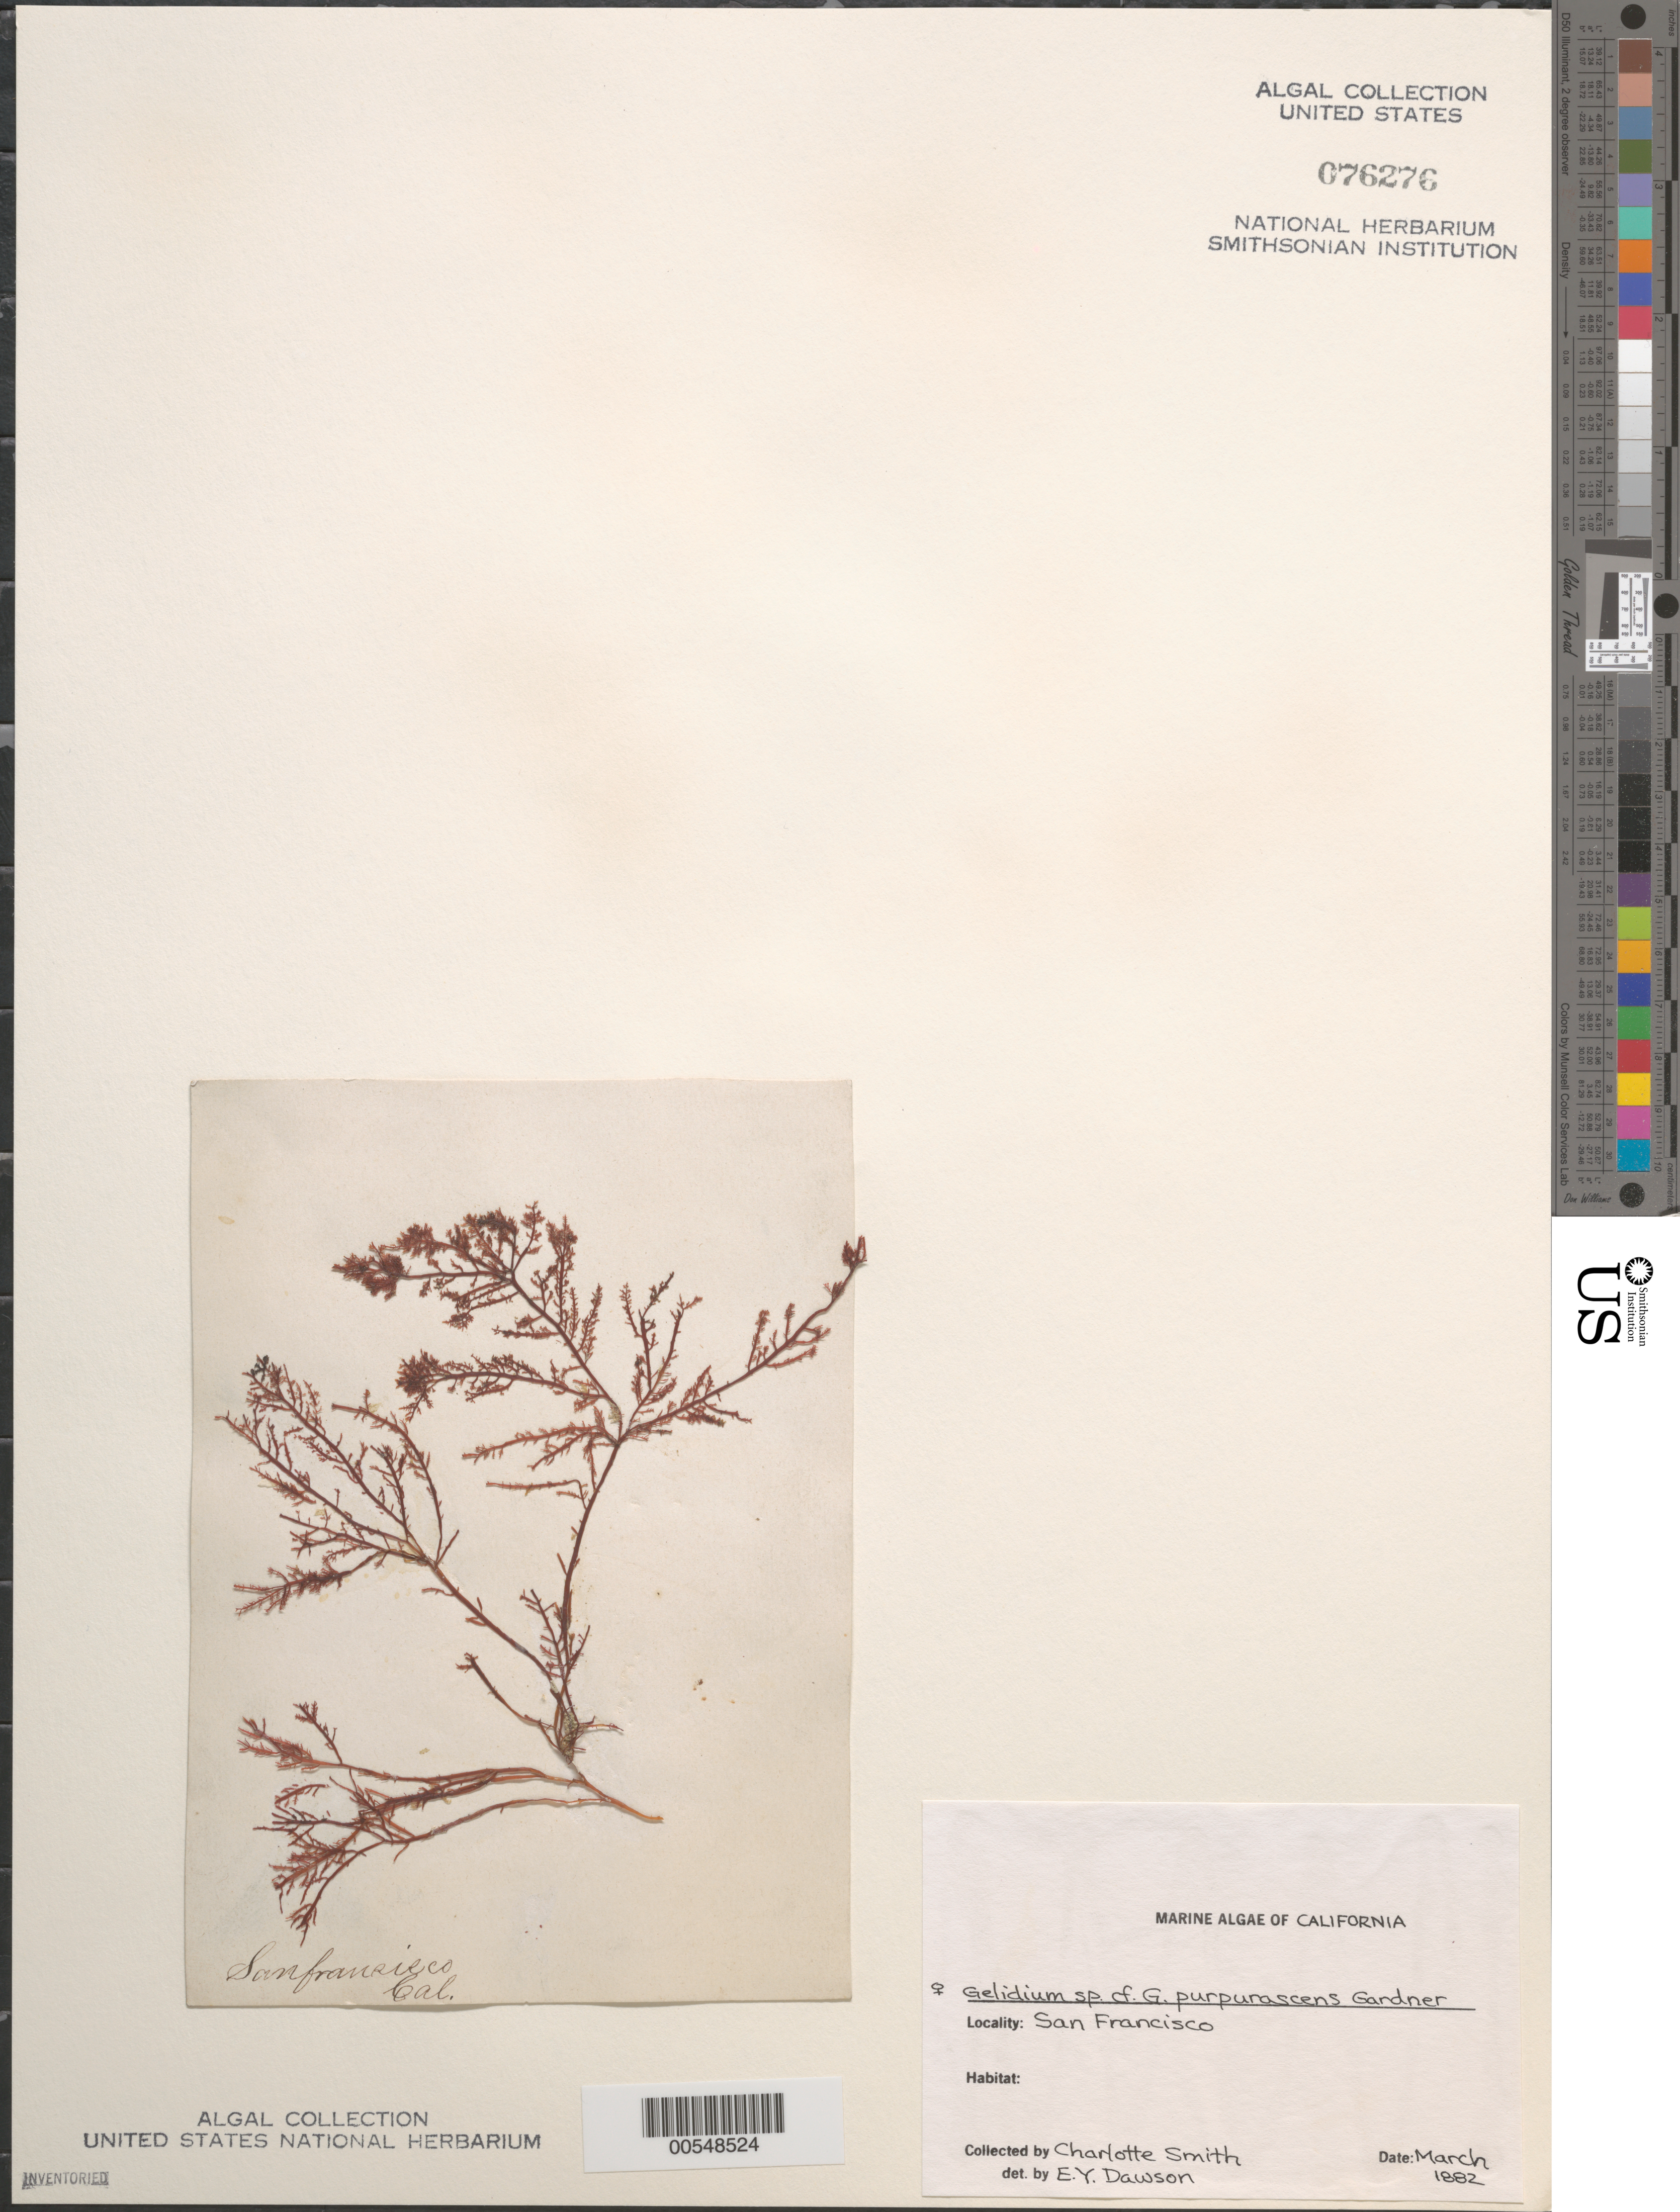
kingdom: Plantae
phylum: Rhodophyta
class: Florideophyceae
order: Gelidiales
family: Gelidiaceae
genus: Gelidium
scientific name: Gelidium purpurascens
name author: N.L. Gardner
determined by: Dawson, E. Y.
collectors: C. Smith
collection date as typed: Mar 1882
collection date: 1882-03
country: United States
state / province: California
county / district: San Francisco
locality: San Francisco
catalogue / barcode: US 76276